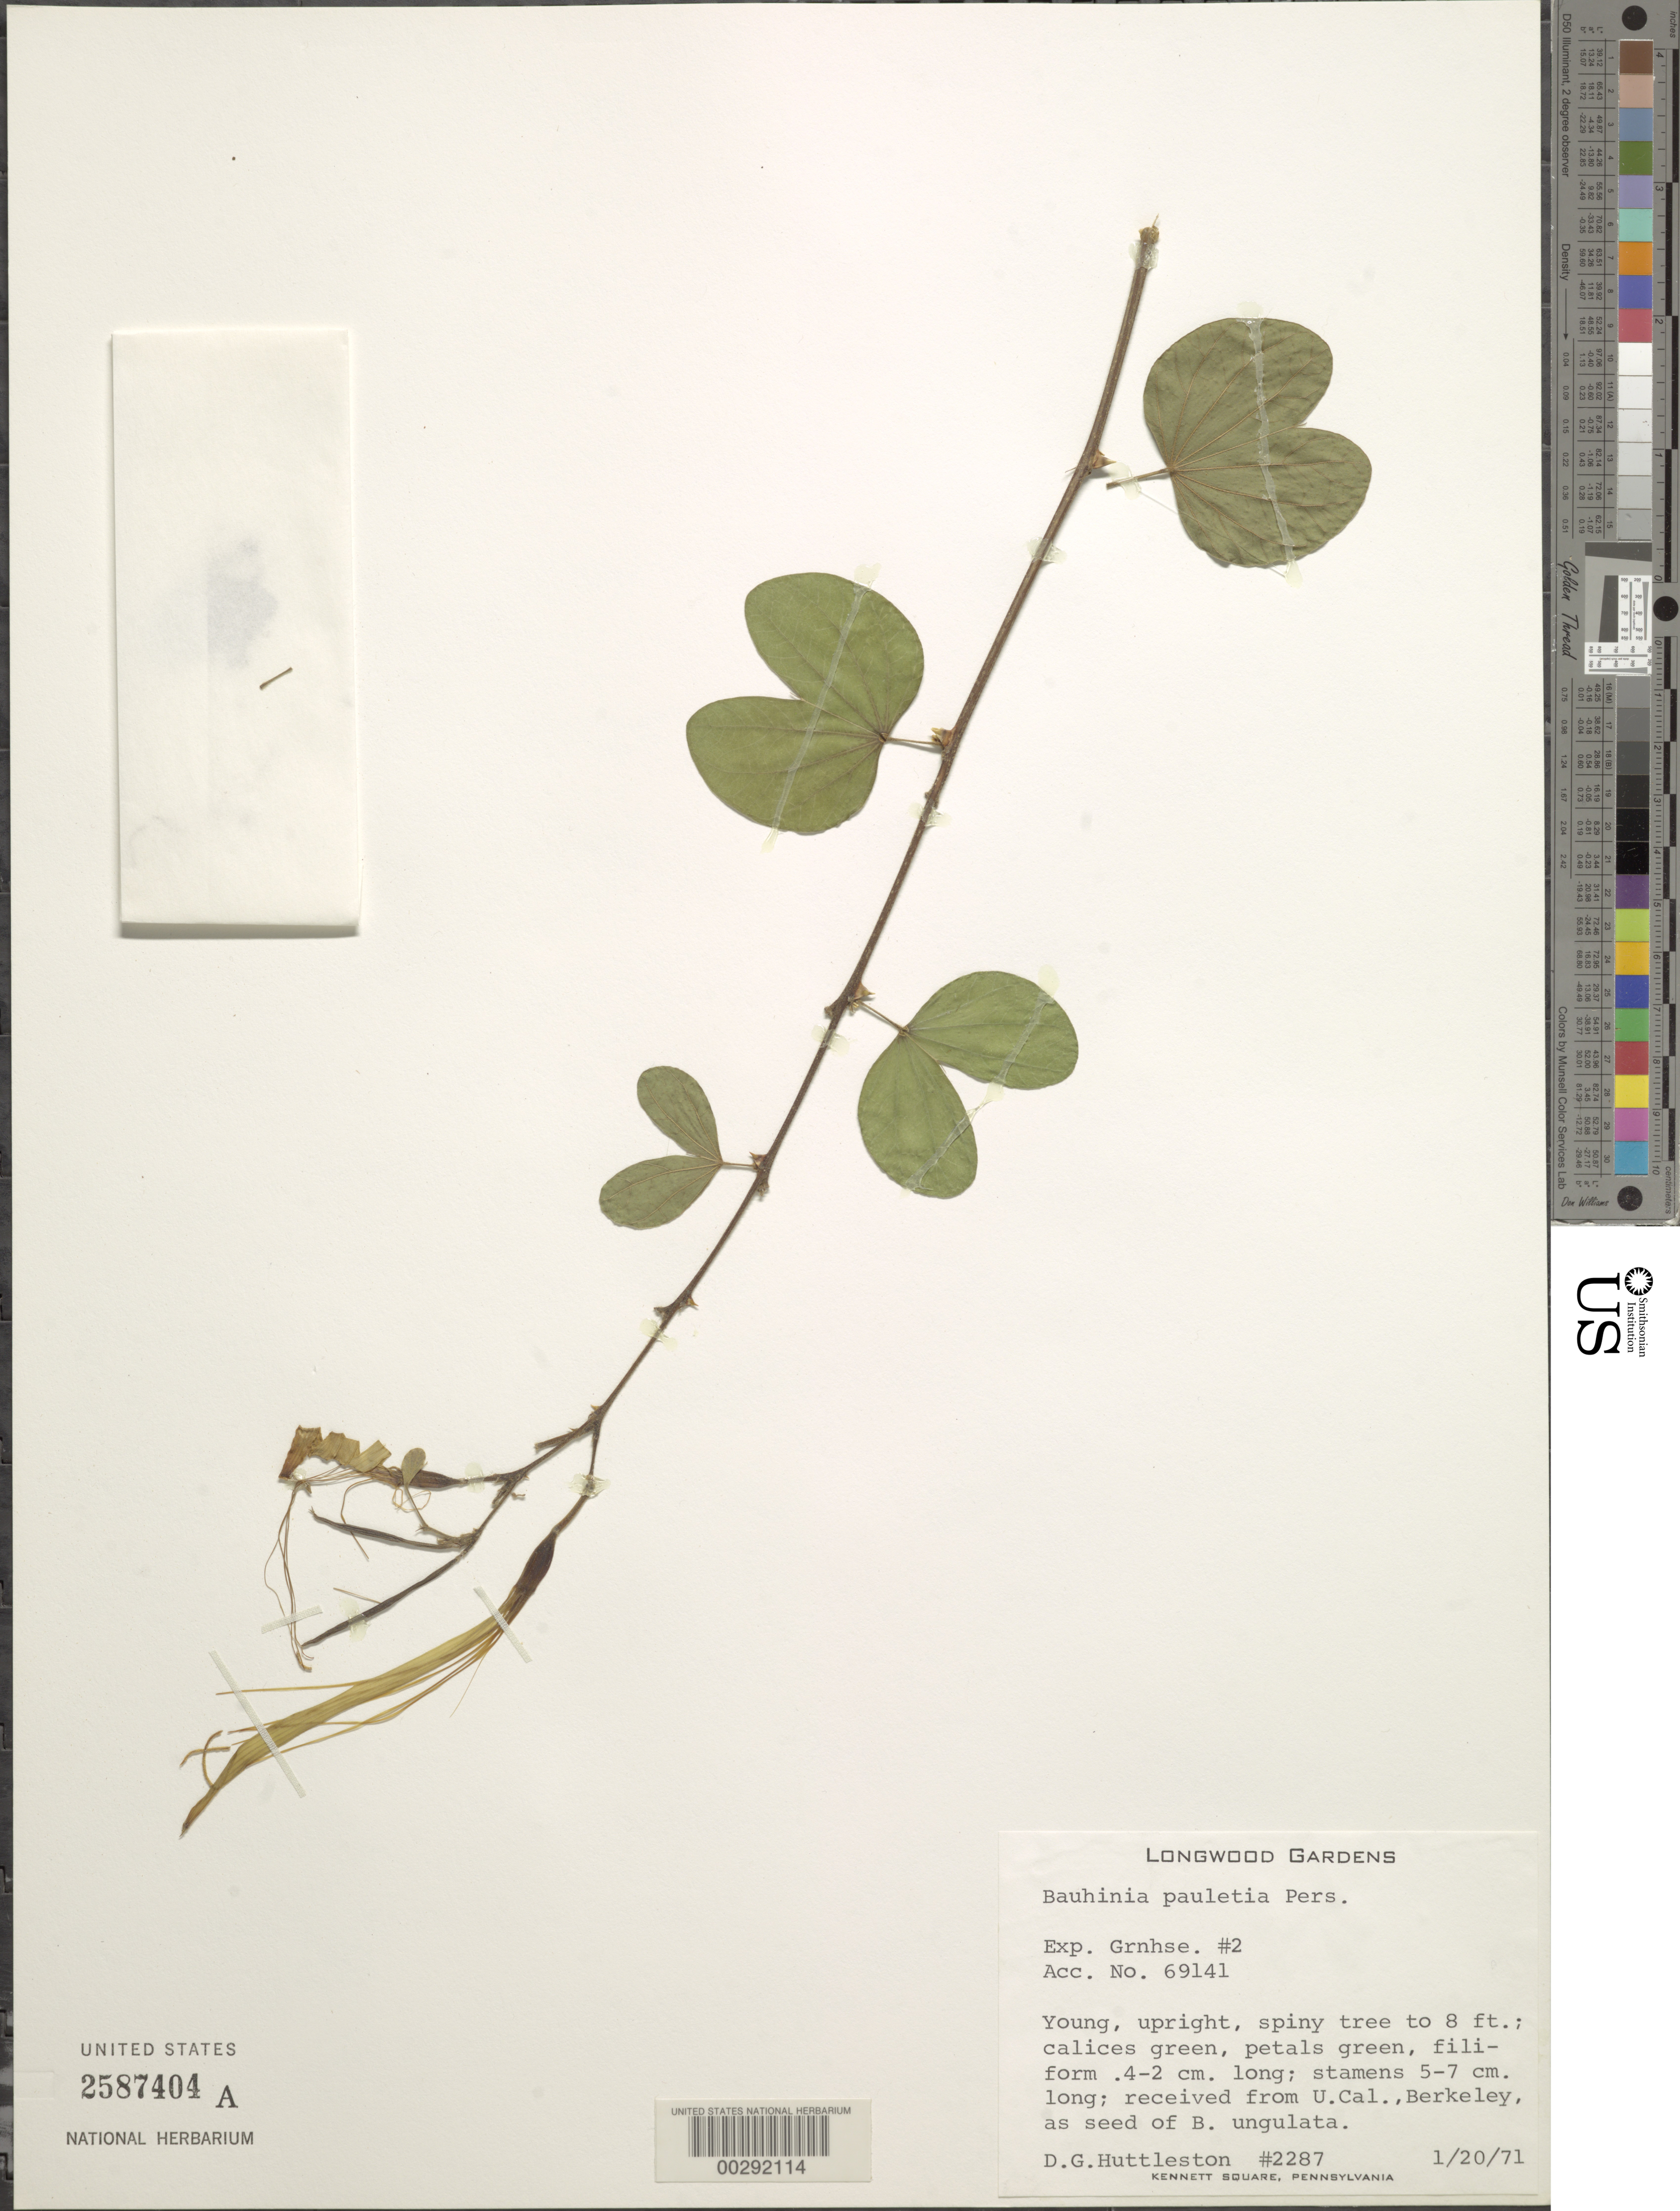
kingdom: Plantae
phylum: Tracheophyta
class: Magnoliopsida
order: Fabales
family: Fabaceae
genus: Bauhinia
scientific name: Bauhinia pauletia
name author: Pers.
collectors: D. G. Huttleston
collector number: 2287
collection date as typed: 20 Jan 1971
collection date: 1971-01-20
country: United States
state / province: Pennsylvania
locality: Kennett square, experimental greenhouse #2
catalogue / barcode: US 2587404A